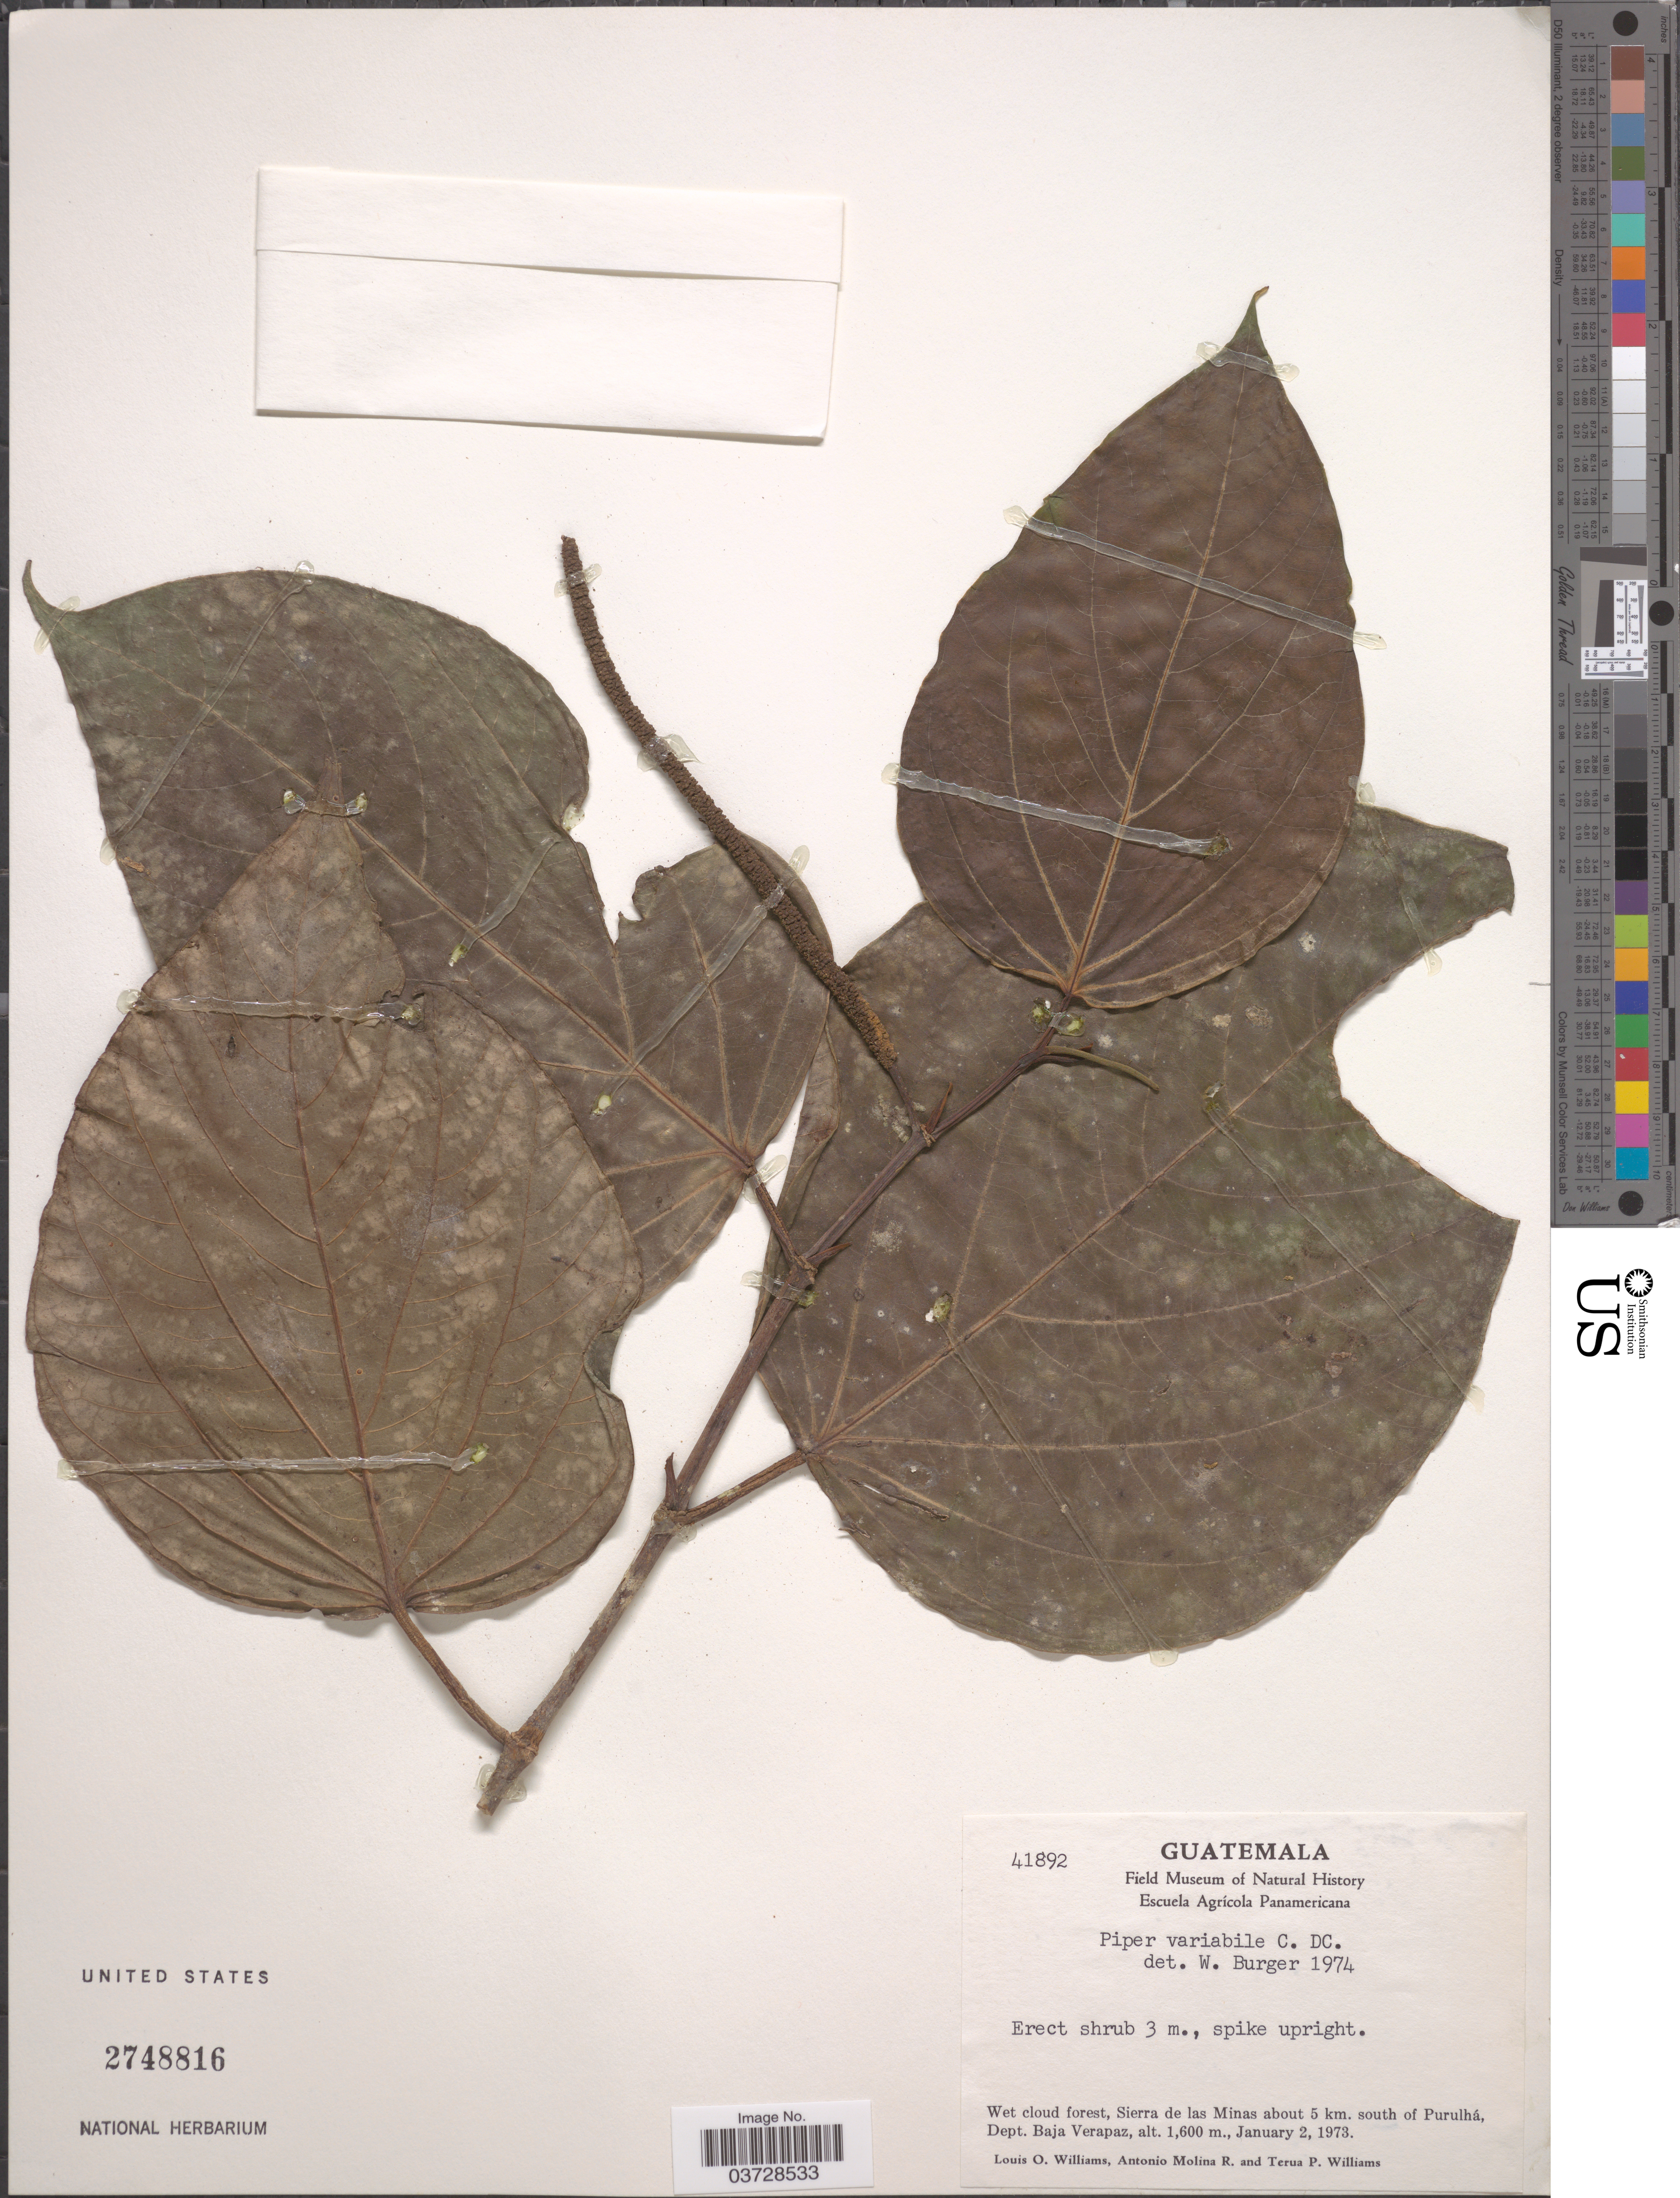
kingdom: Plantae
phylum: Tracheophyta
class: Magnoliopsida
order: Piperales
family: Piperaceae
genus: Piper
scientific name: Piper variabile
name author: C. DC.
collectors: L. O. Williams, A. Molina R. & T. Williams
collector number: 41892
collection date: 1973-01-02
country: Guatemala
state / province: Baja Verapaz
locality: Sierra de las Minas about 5 km. south of Purulhá, Dept. Baja Verapaz.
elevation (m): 1600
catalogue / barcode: US 2748816